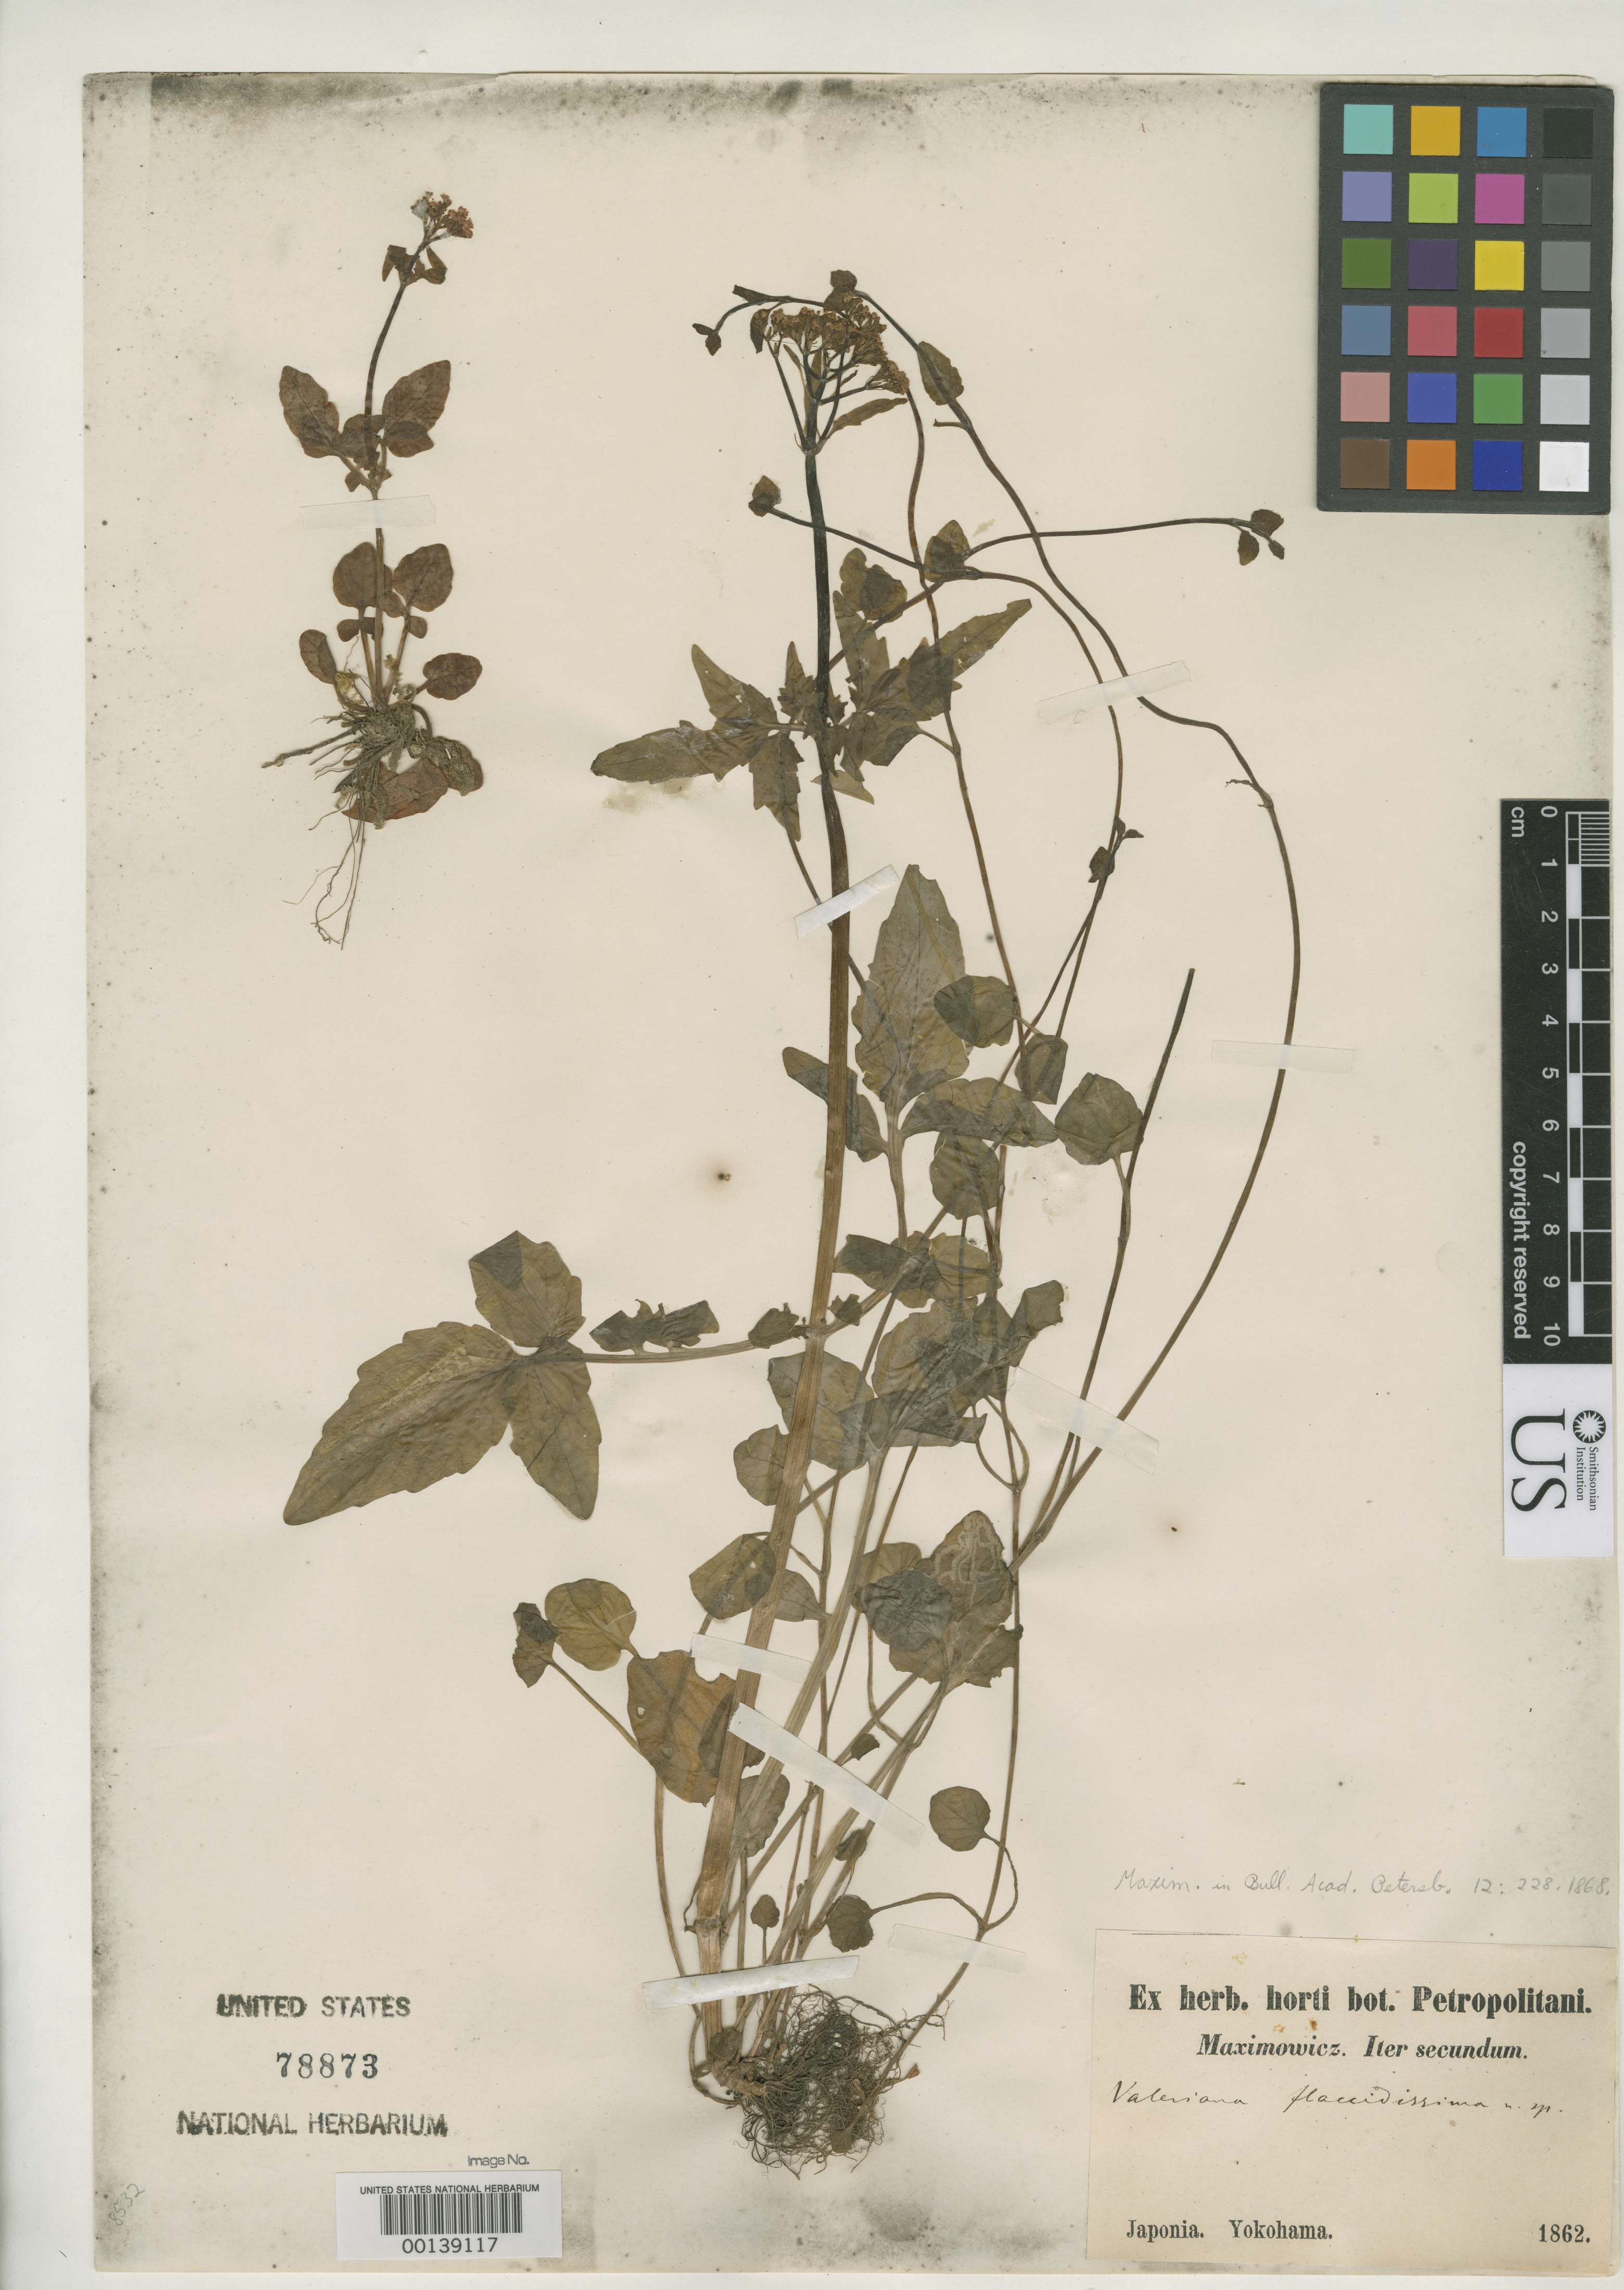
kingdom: Plantae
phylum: Tracheophyta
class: Magnoliopsida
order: Dipsacales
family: Caprifoliaceae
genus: Valeriana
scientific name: Valeriana flaccidissima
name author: Maxim.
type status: Type Collection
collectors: C. J. Maximowicz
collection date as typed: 1862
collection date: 1862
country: Japan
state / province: Kanagawa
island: Honshu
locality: Yokohama.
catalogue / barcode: US 78873